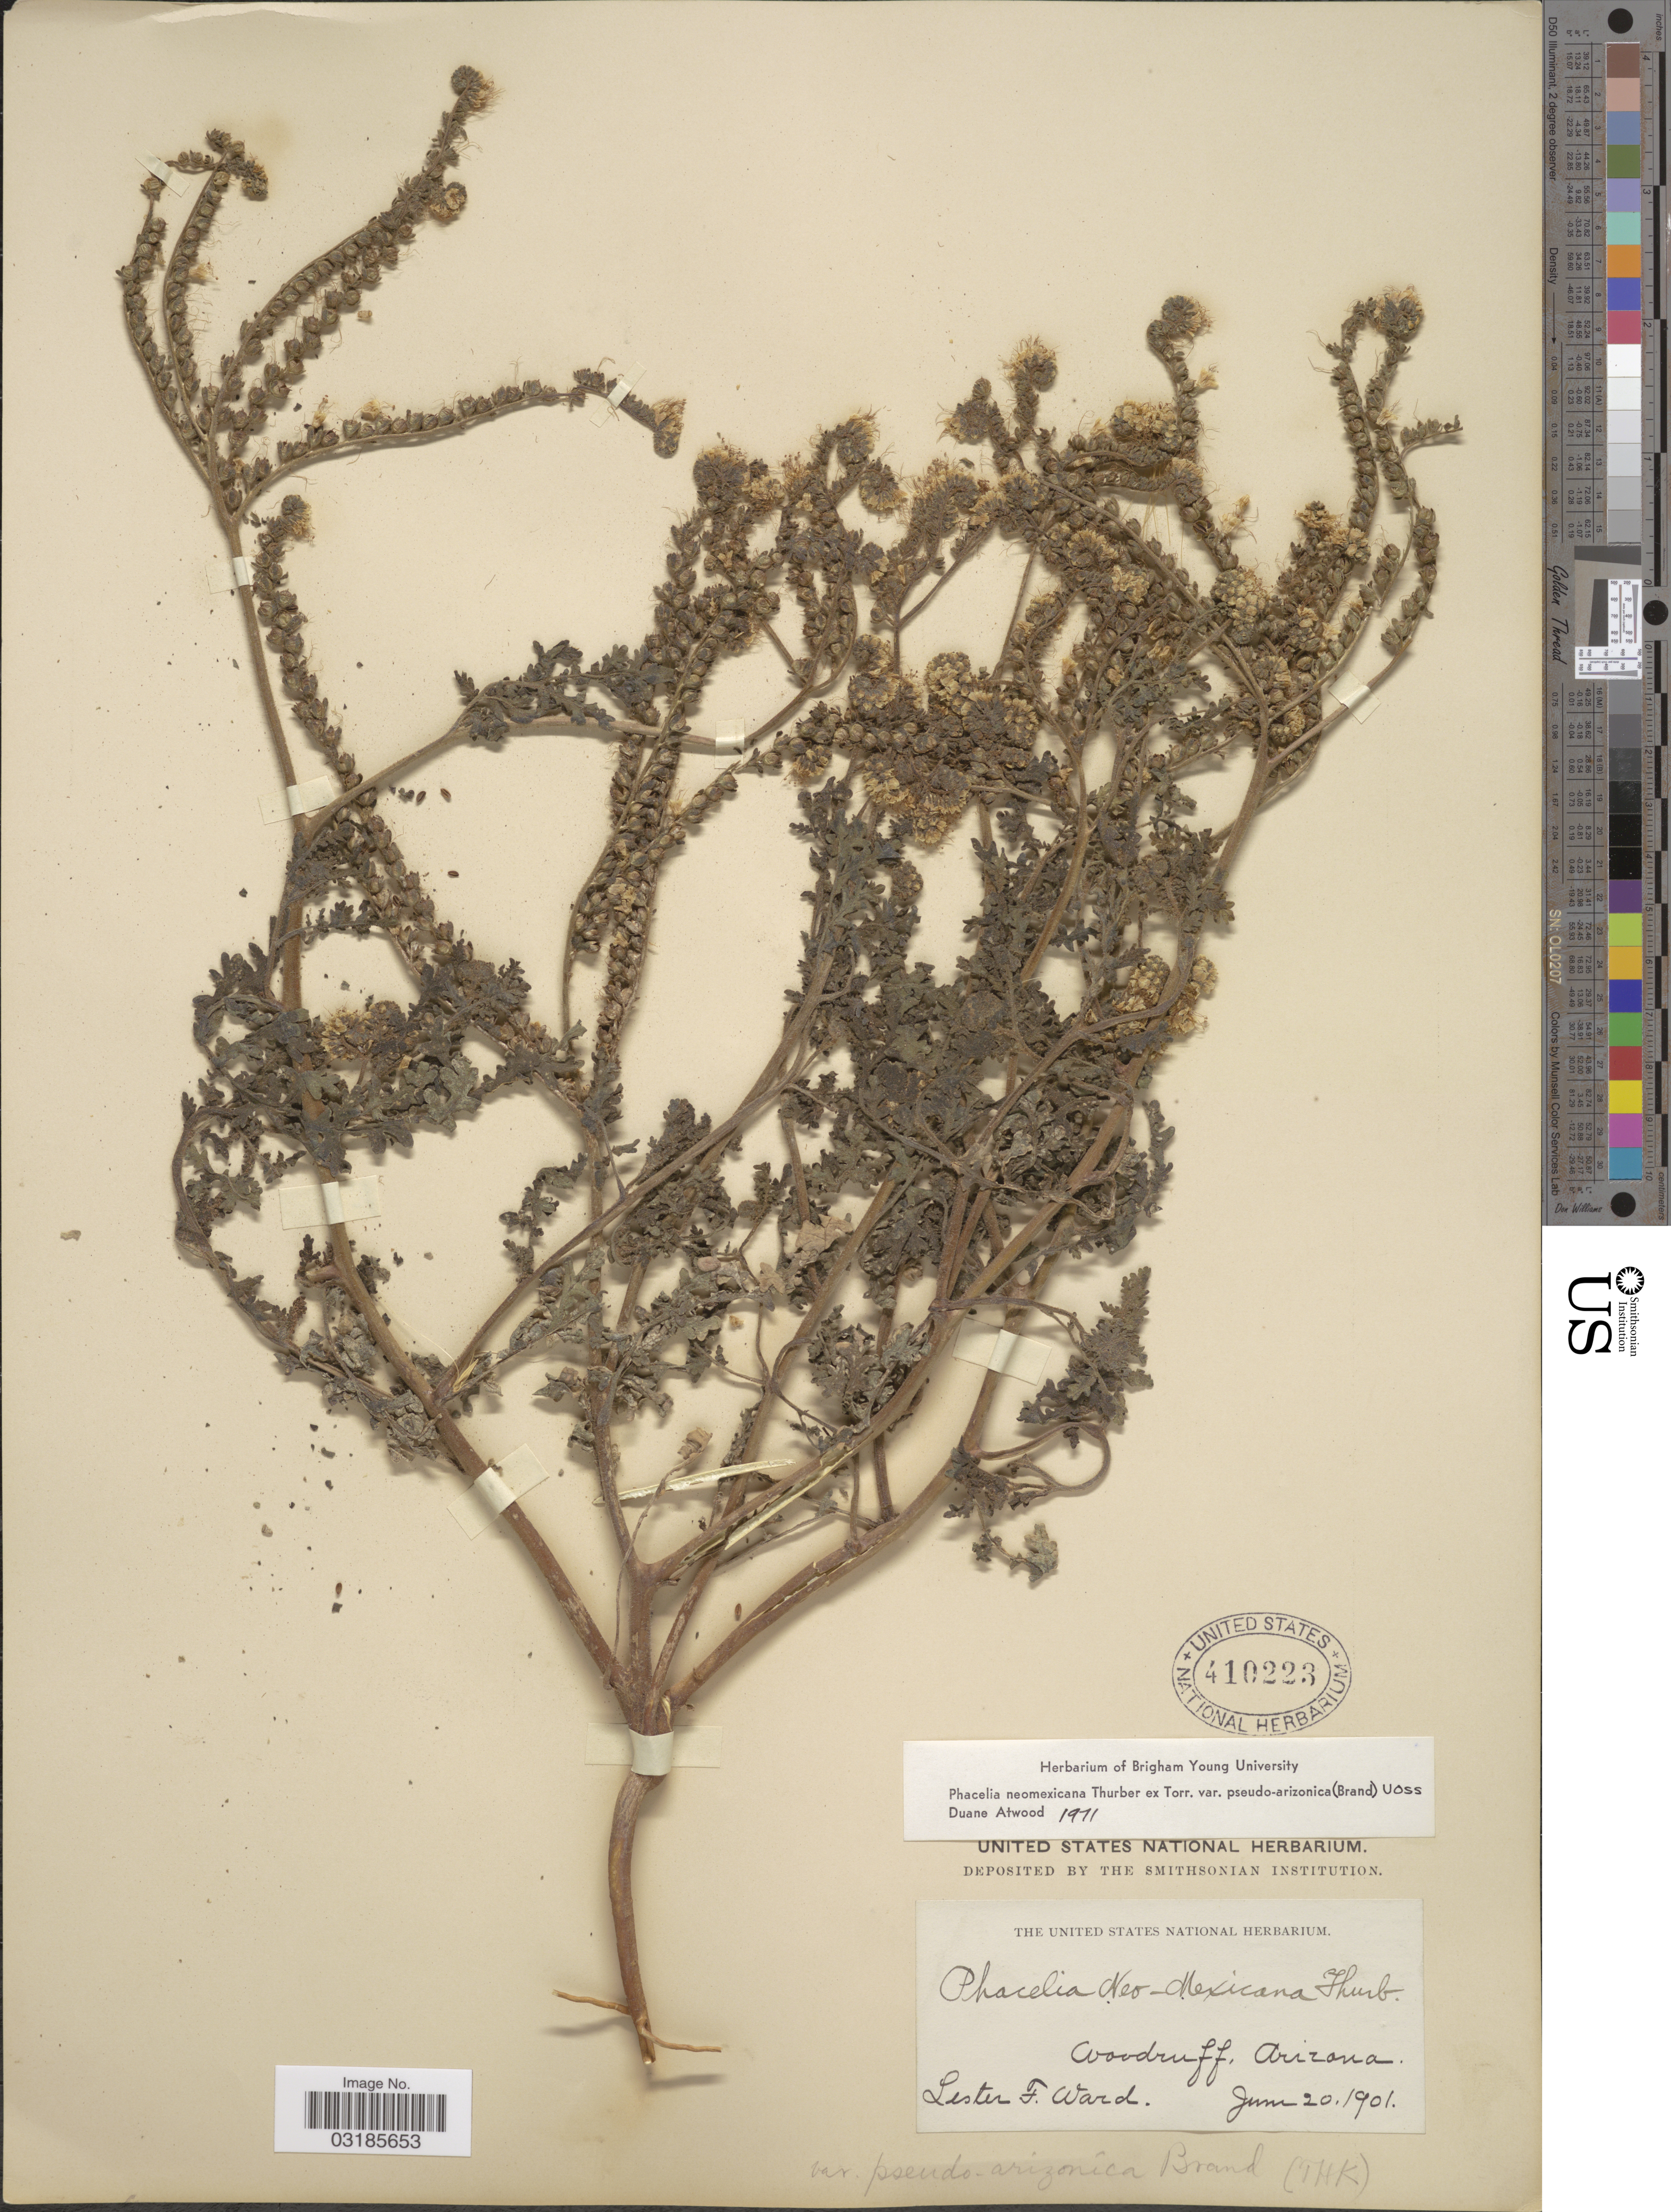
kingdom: Plantae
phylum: Tracheophyta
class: Magnoliopsida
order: Boraginales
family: Hydrophyllaceae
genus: Phacelia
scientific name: Phacelia neomexicana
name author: Thurb. ex Torr.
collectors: L. F. Ward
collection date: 1901-06-20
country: United States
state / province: Arizona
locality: Woodruff.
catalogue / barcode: US 410223